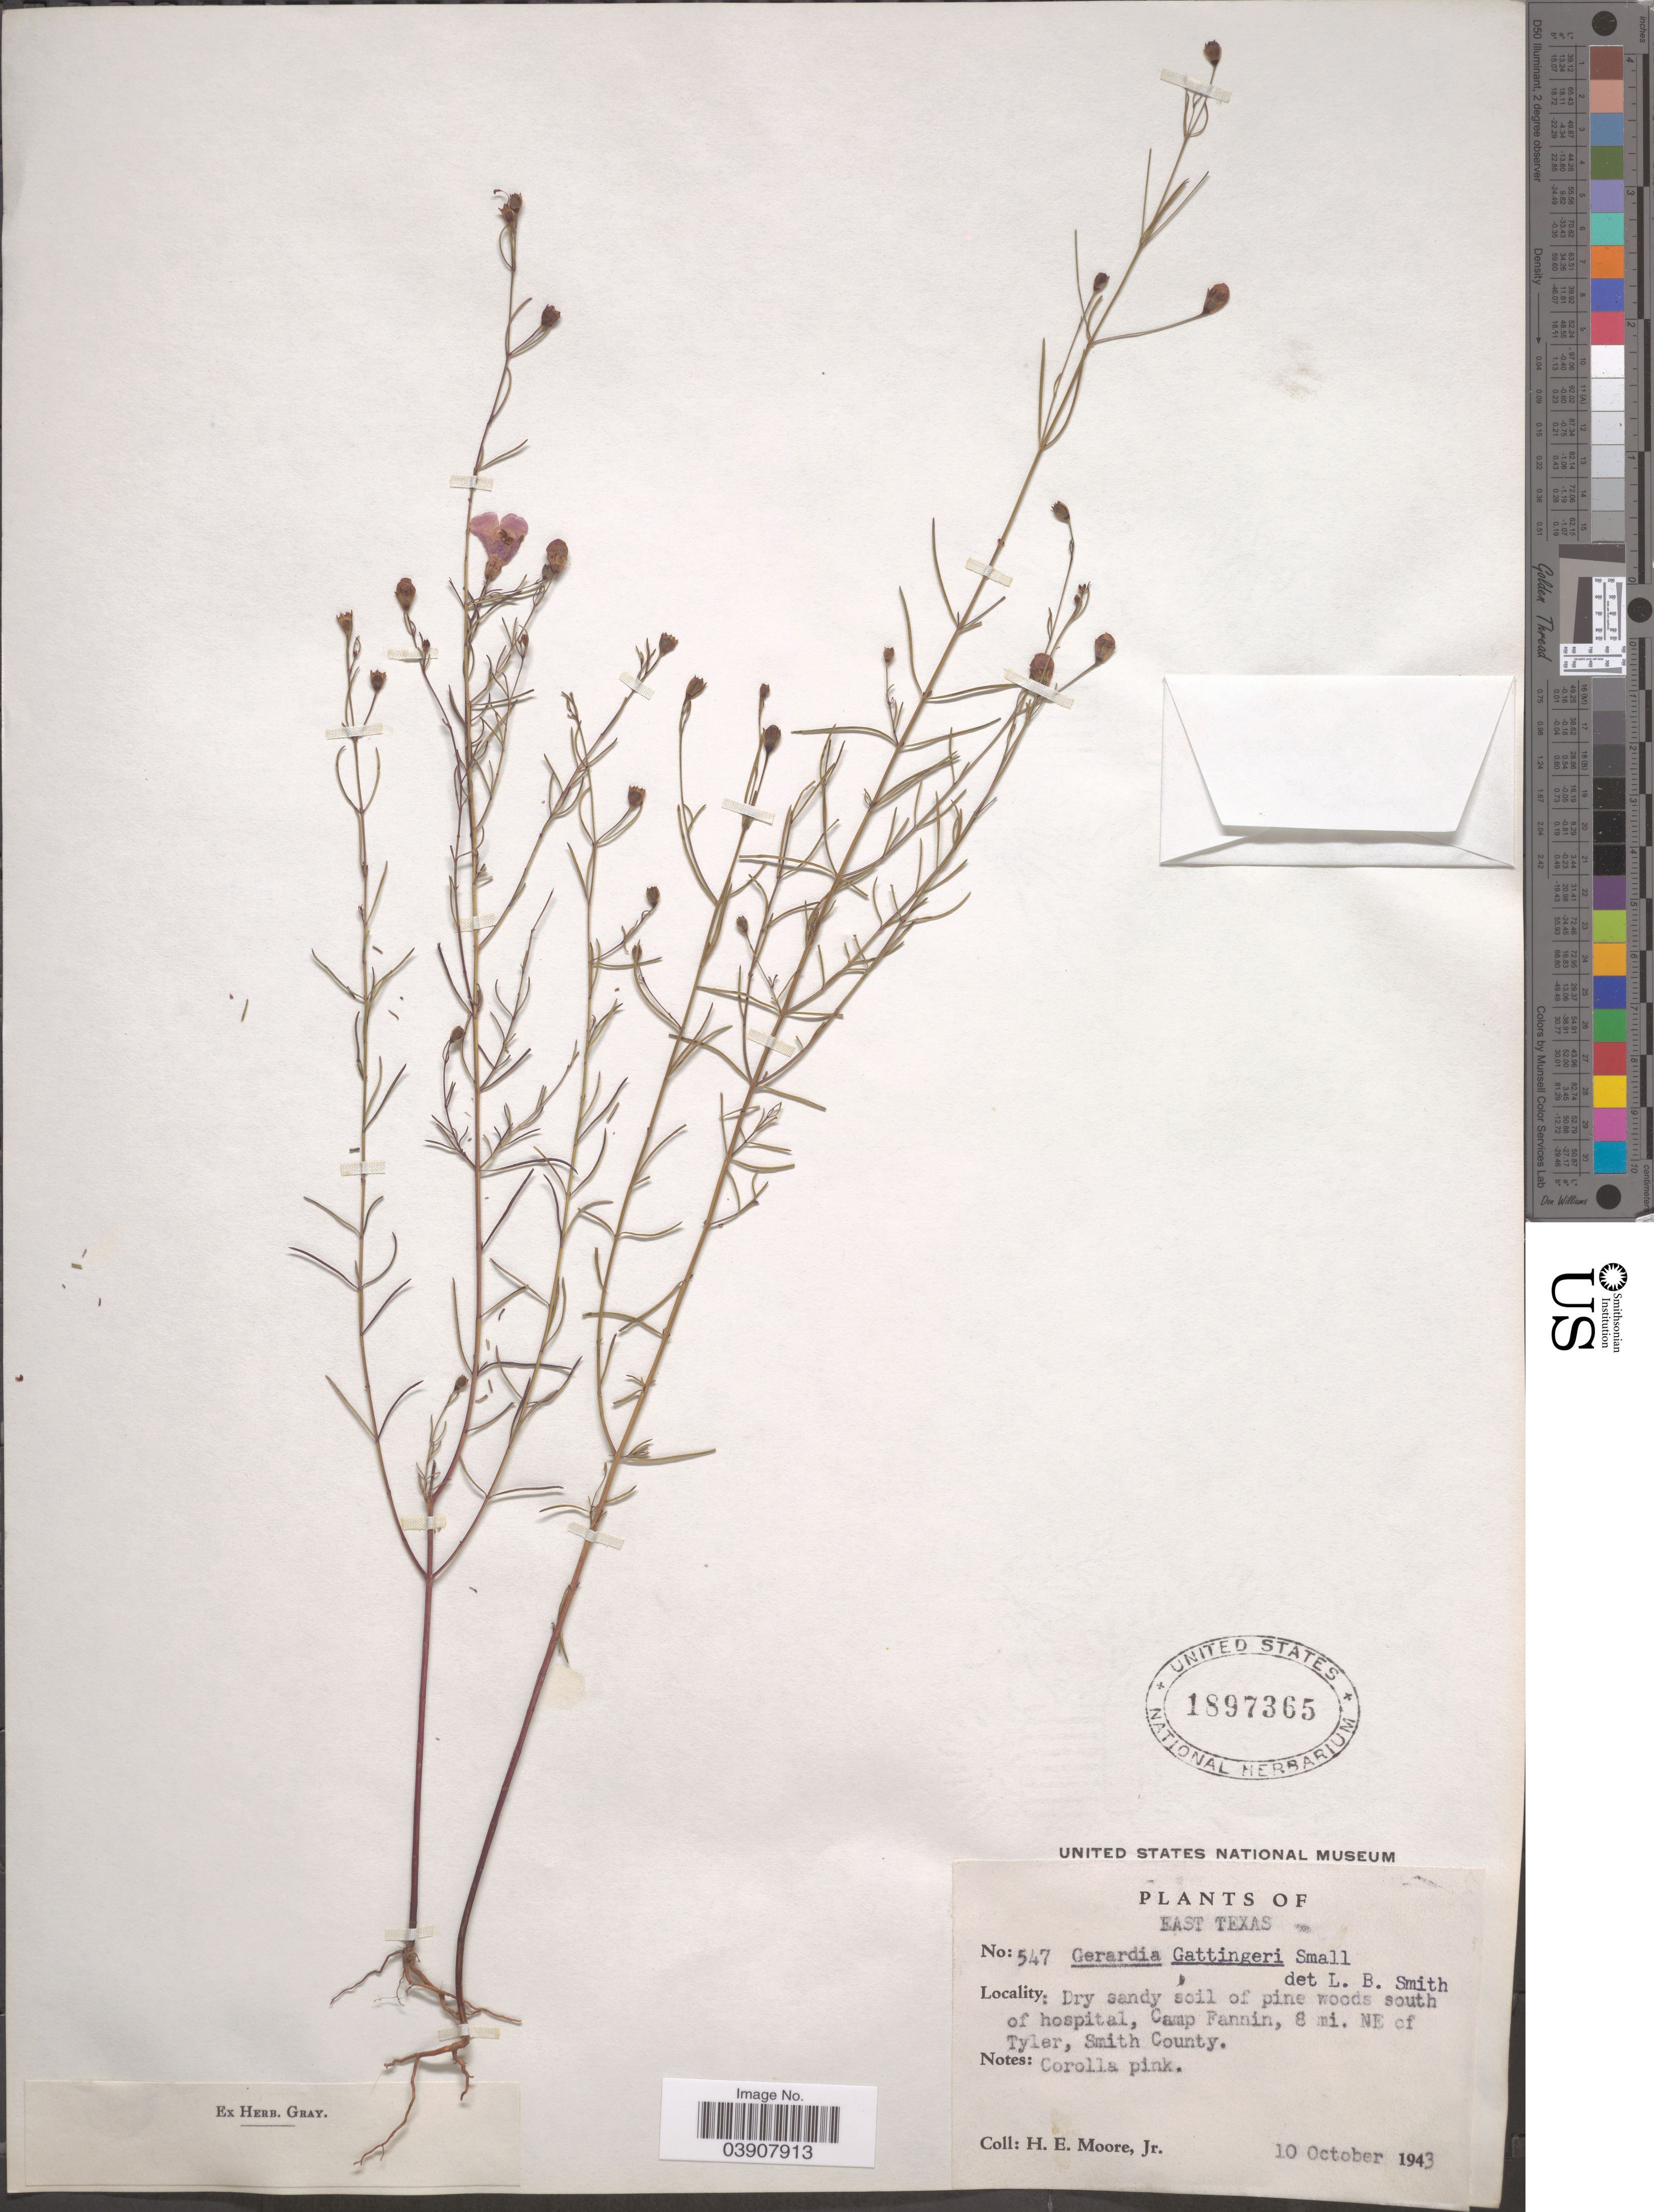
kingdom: Plantae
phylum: Tracheophyta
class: Magnoliopsida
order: Lamiales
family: Orobanchaceae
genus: Agalinis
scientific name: Agalinis gattingeri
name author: (Small) Small ex Britton & A. Br.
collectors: H. Moore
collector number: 547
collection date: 1943-10-10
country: United States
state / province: Texas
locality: East texas. South of hospital, Camp Fannin, 8 mi. NE of Tyler, Smith County.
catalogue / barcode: US 1897365